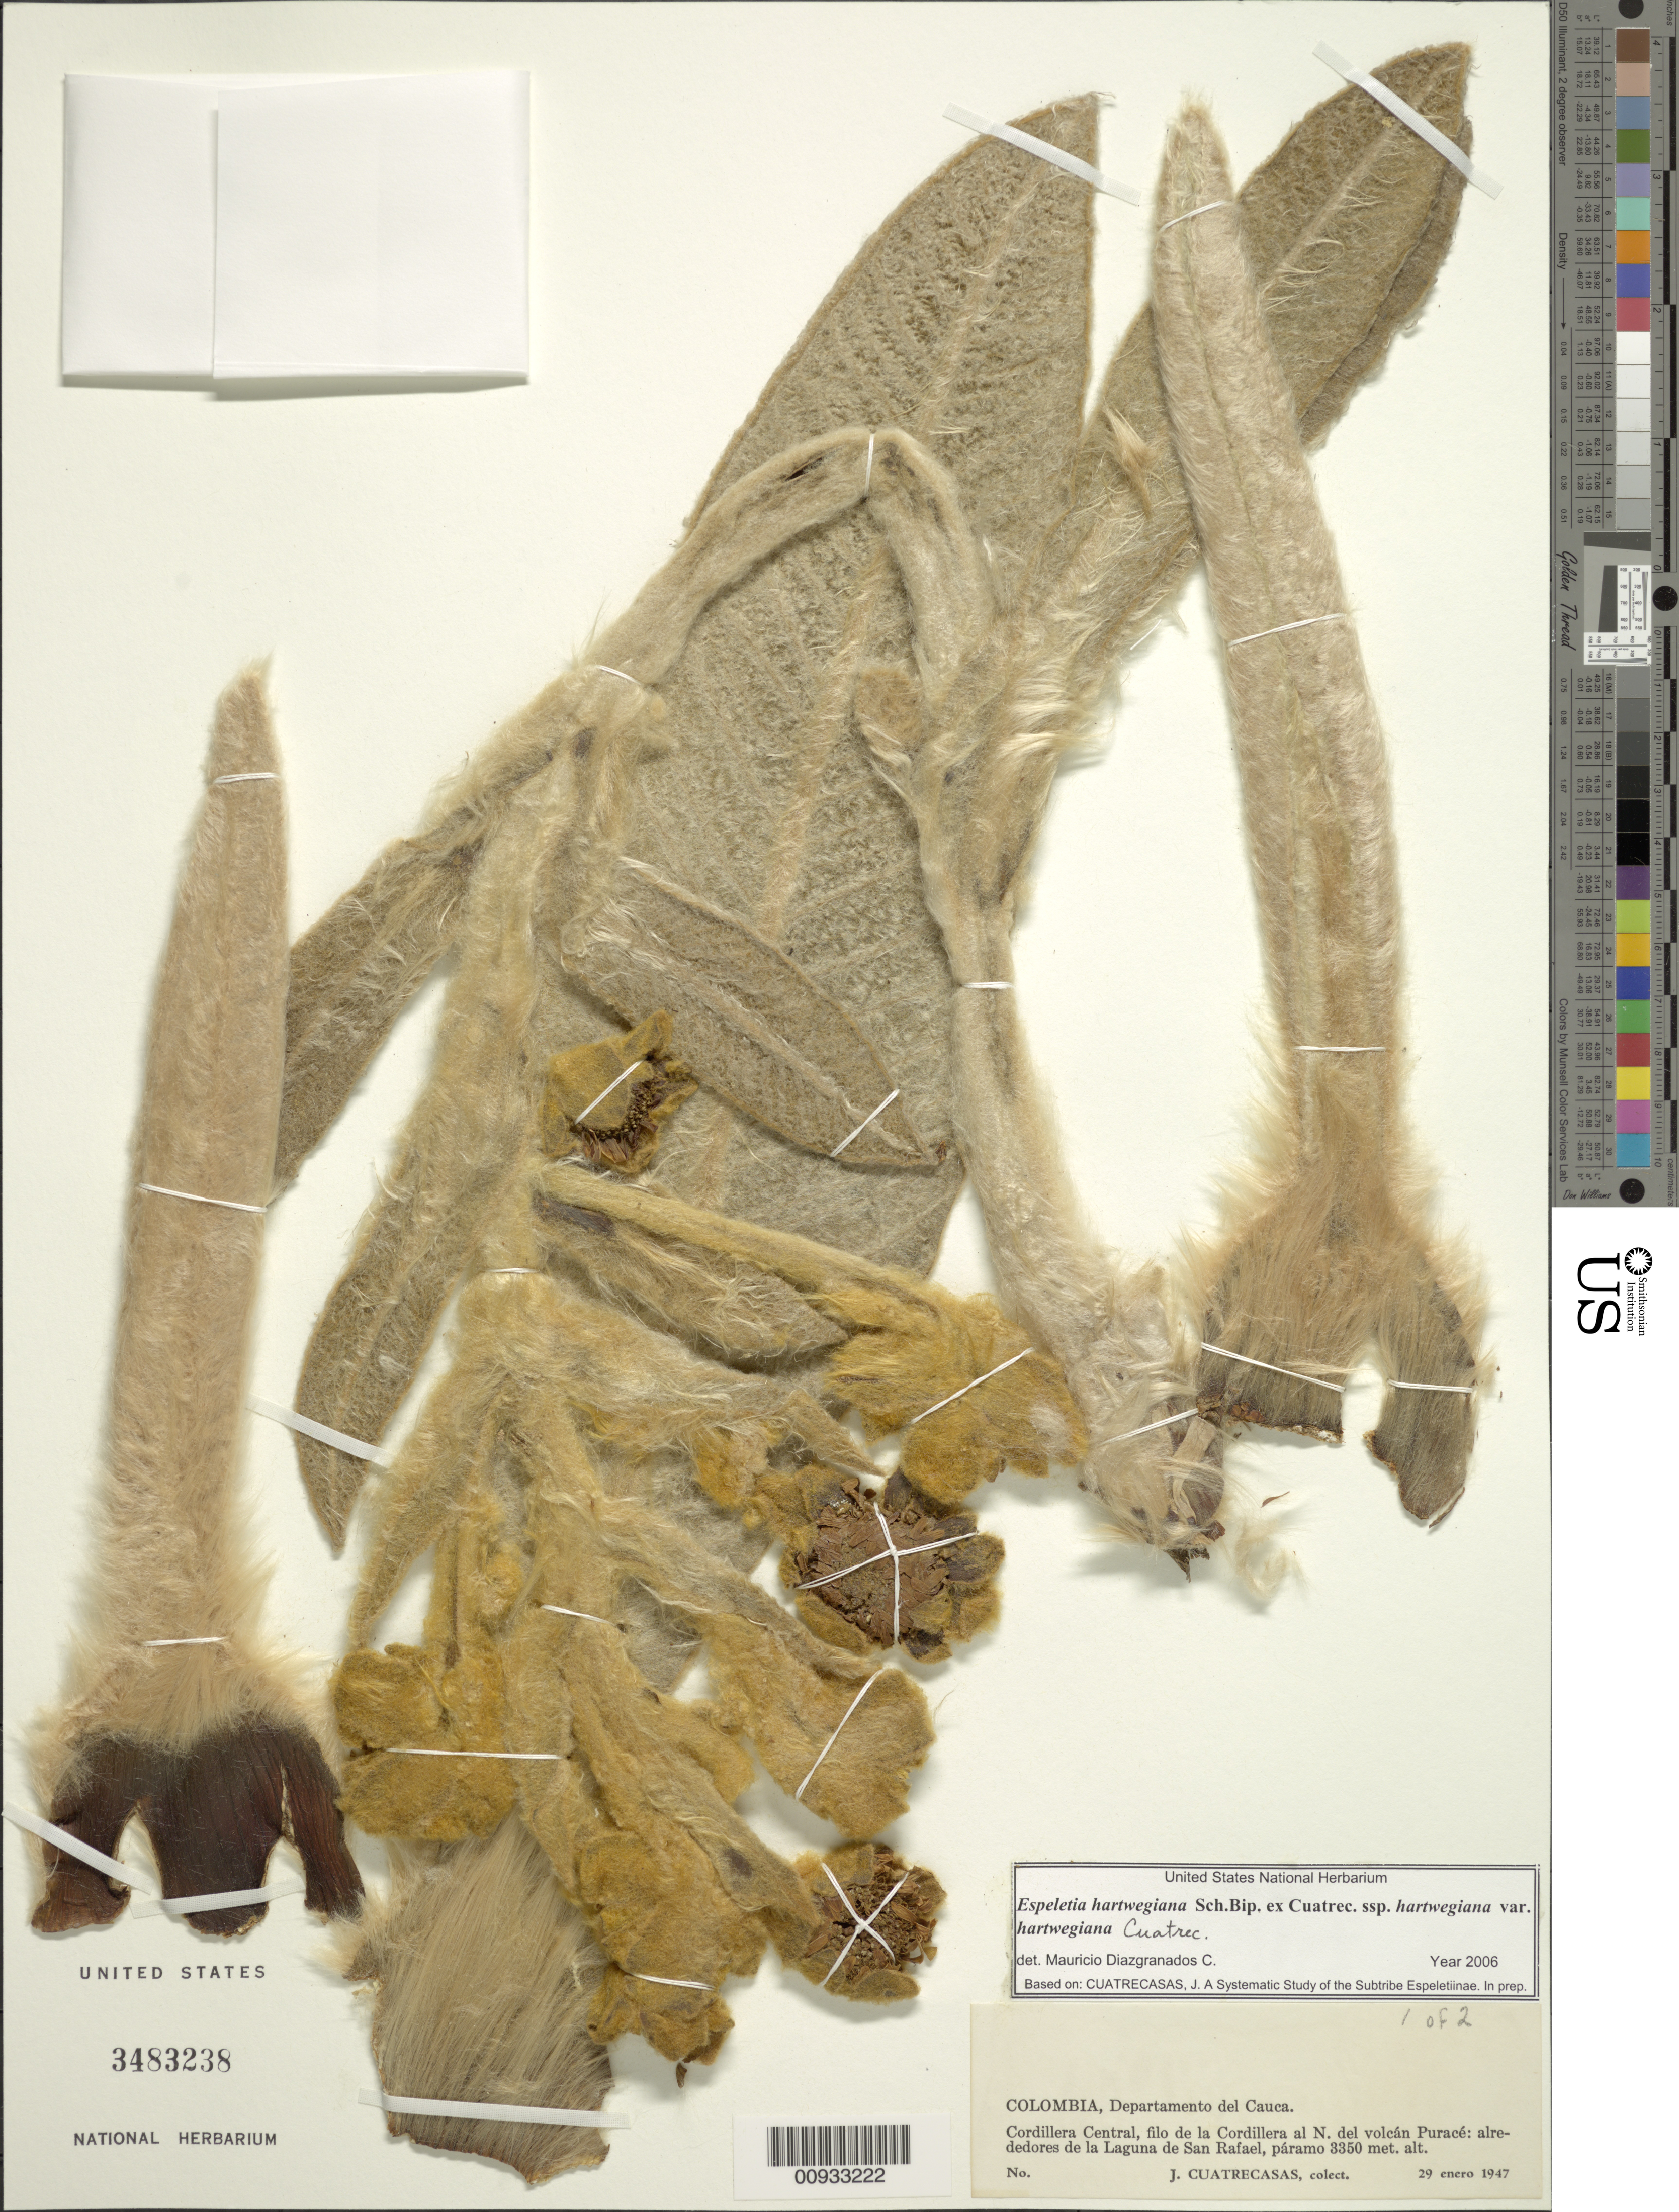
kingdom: Plantae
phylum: Tracheophyta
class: Magnoliopsida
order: Asterales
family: Asteraceae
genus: Espeletia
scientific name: Espeletia hartwegiana var. hartwegiana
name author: Cuatrec.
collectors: J. Cuatrecasas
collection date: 1947-01-29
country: Colombia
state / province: Cauca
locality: Cordillera Central, filo de la cordillera al N del volcán Puracé: alrededores de la Laguna de San Rafael. .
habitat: Páramo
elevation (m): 3350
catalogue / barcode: US 2483238